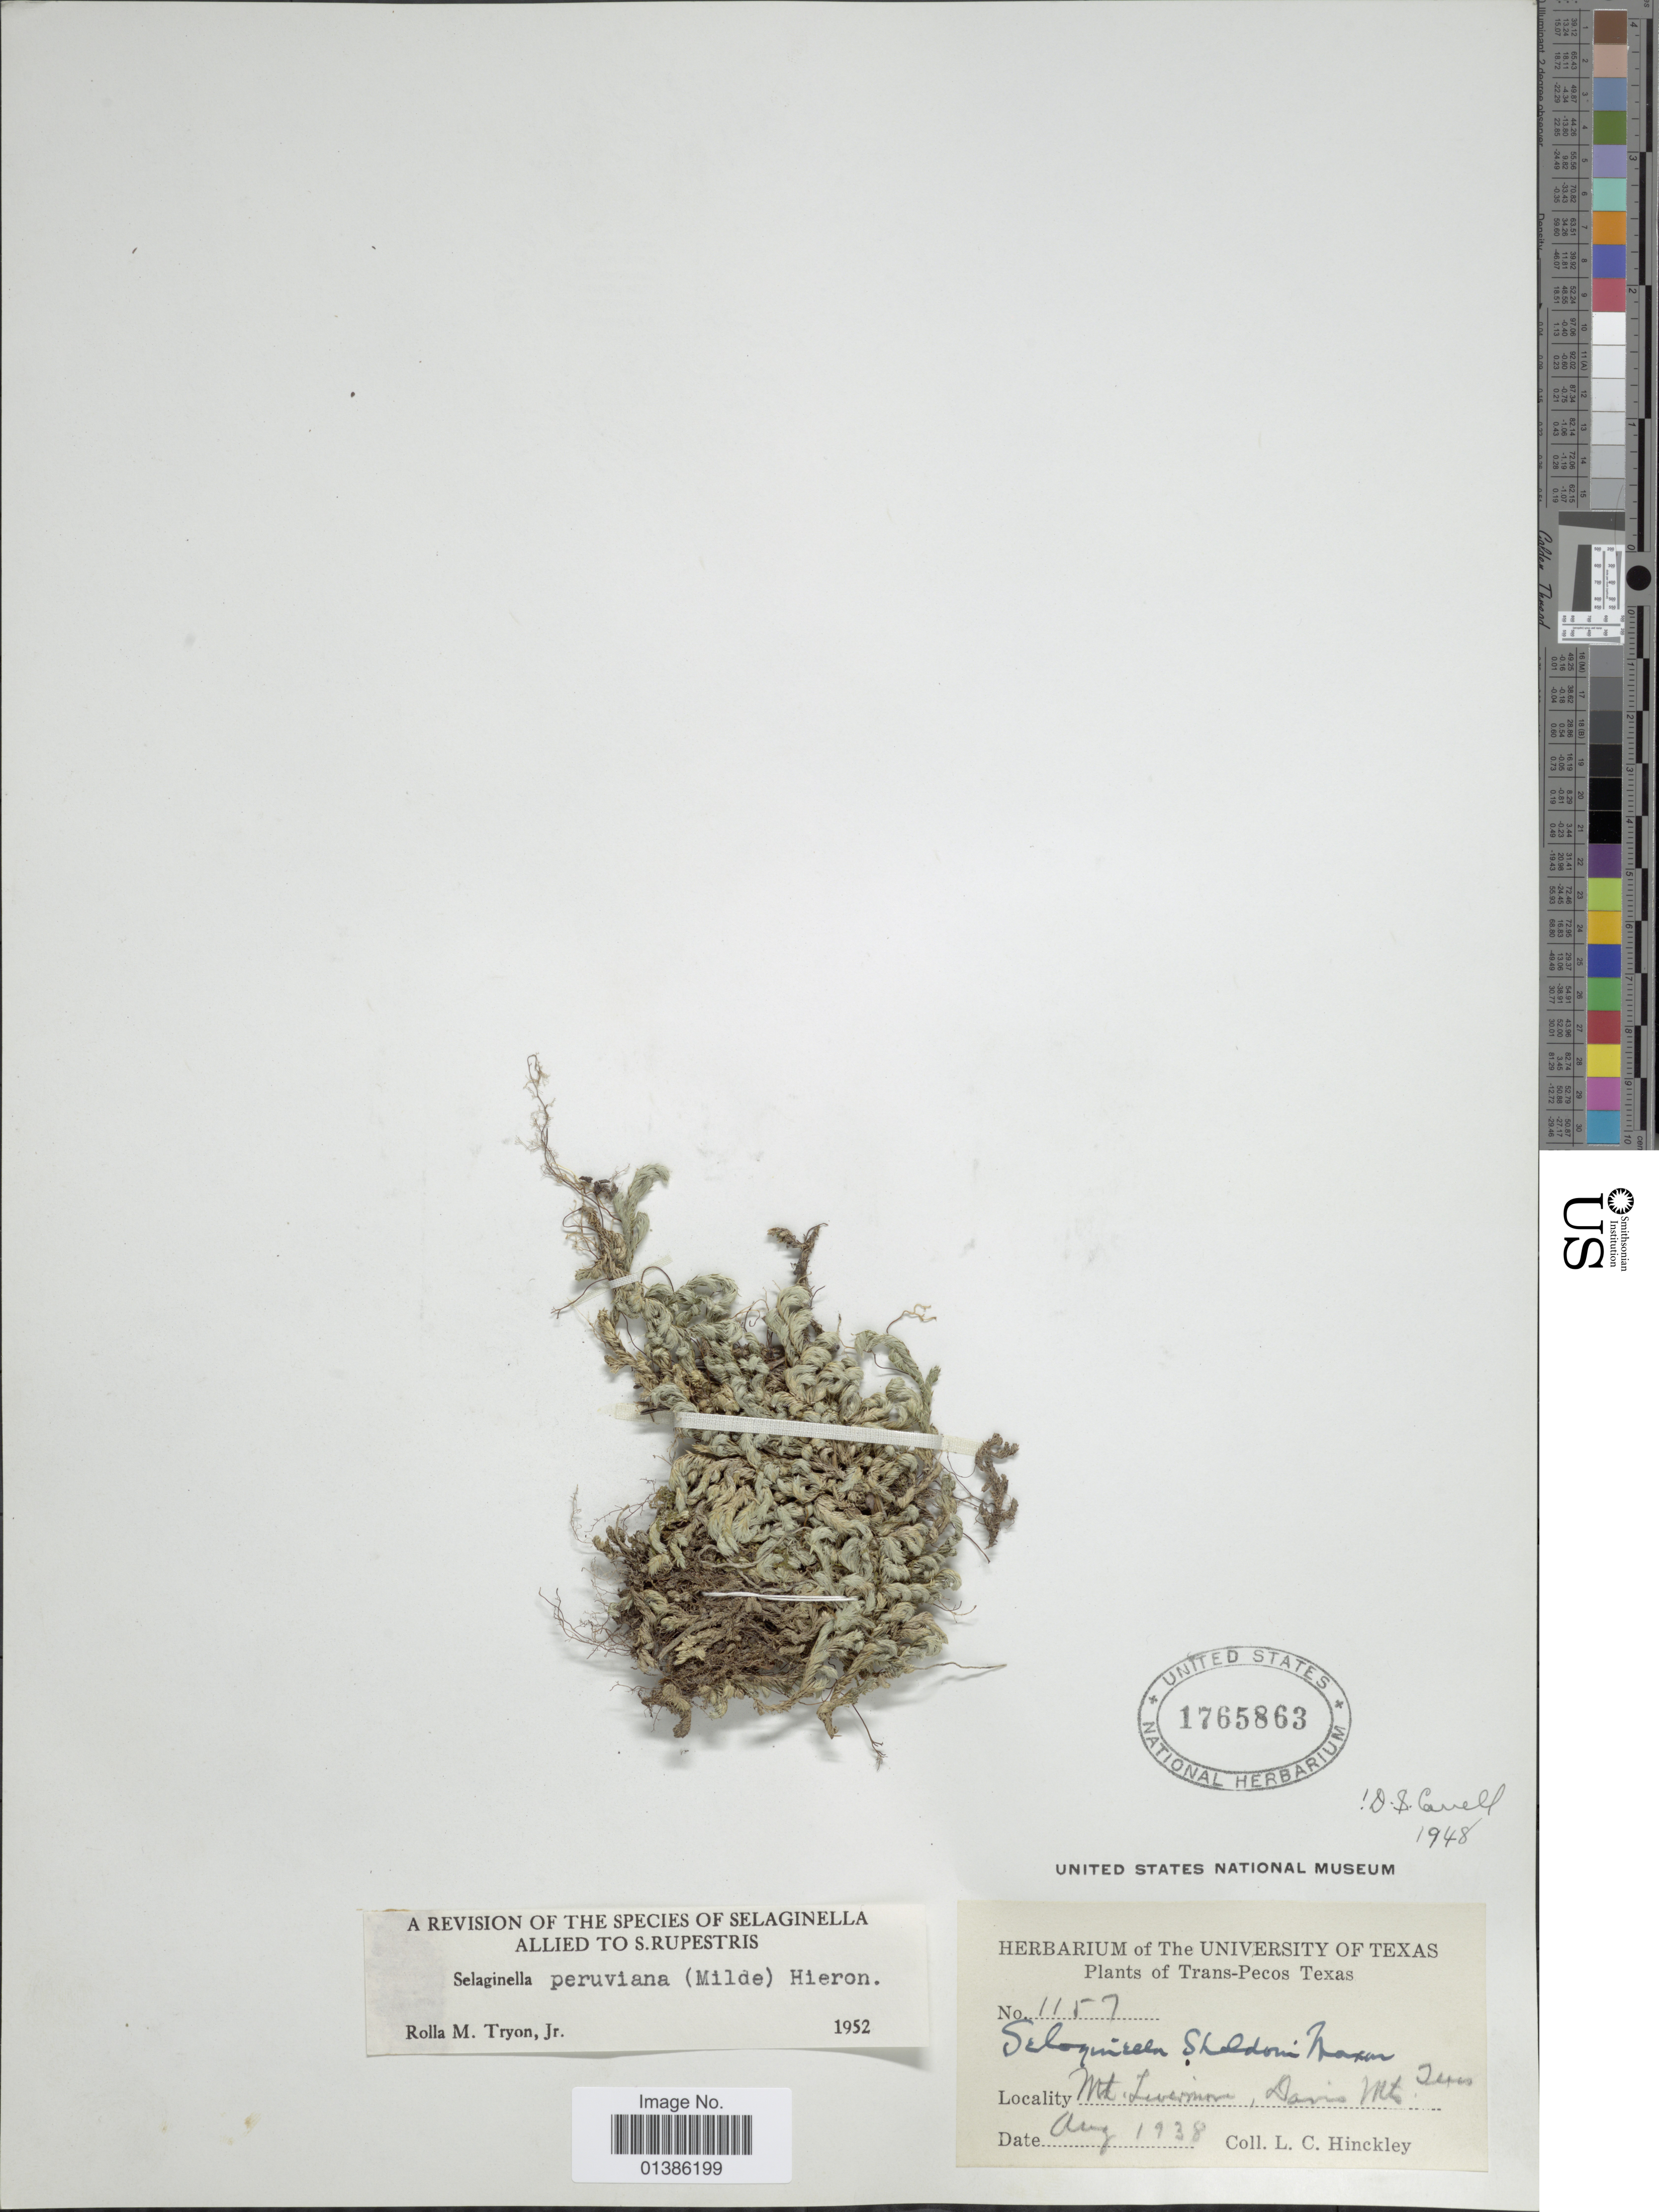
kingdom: Plantae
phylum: Tracheophyta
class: Lycopodiopsida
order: Selaginellales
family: Selaginellaceae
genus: Selaginella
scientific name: Selaginella peruviana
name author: (Milde) Hieron.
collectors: L. Hinckley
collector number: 1157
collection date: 1938-08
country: United States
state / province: Texas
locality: Trans-Pecos Texas. Mt. Livermore, Davis Mts.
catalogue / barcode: US 1765863